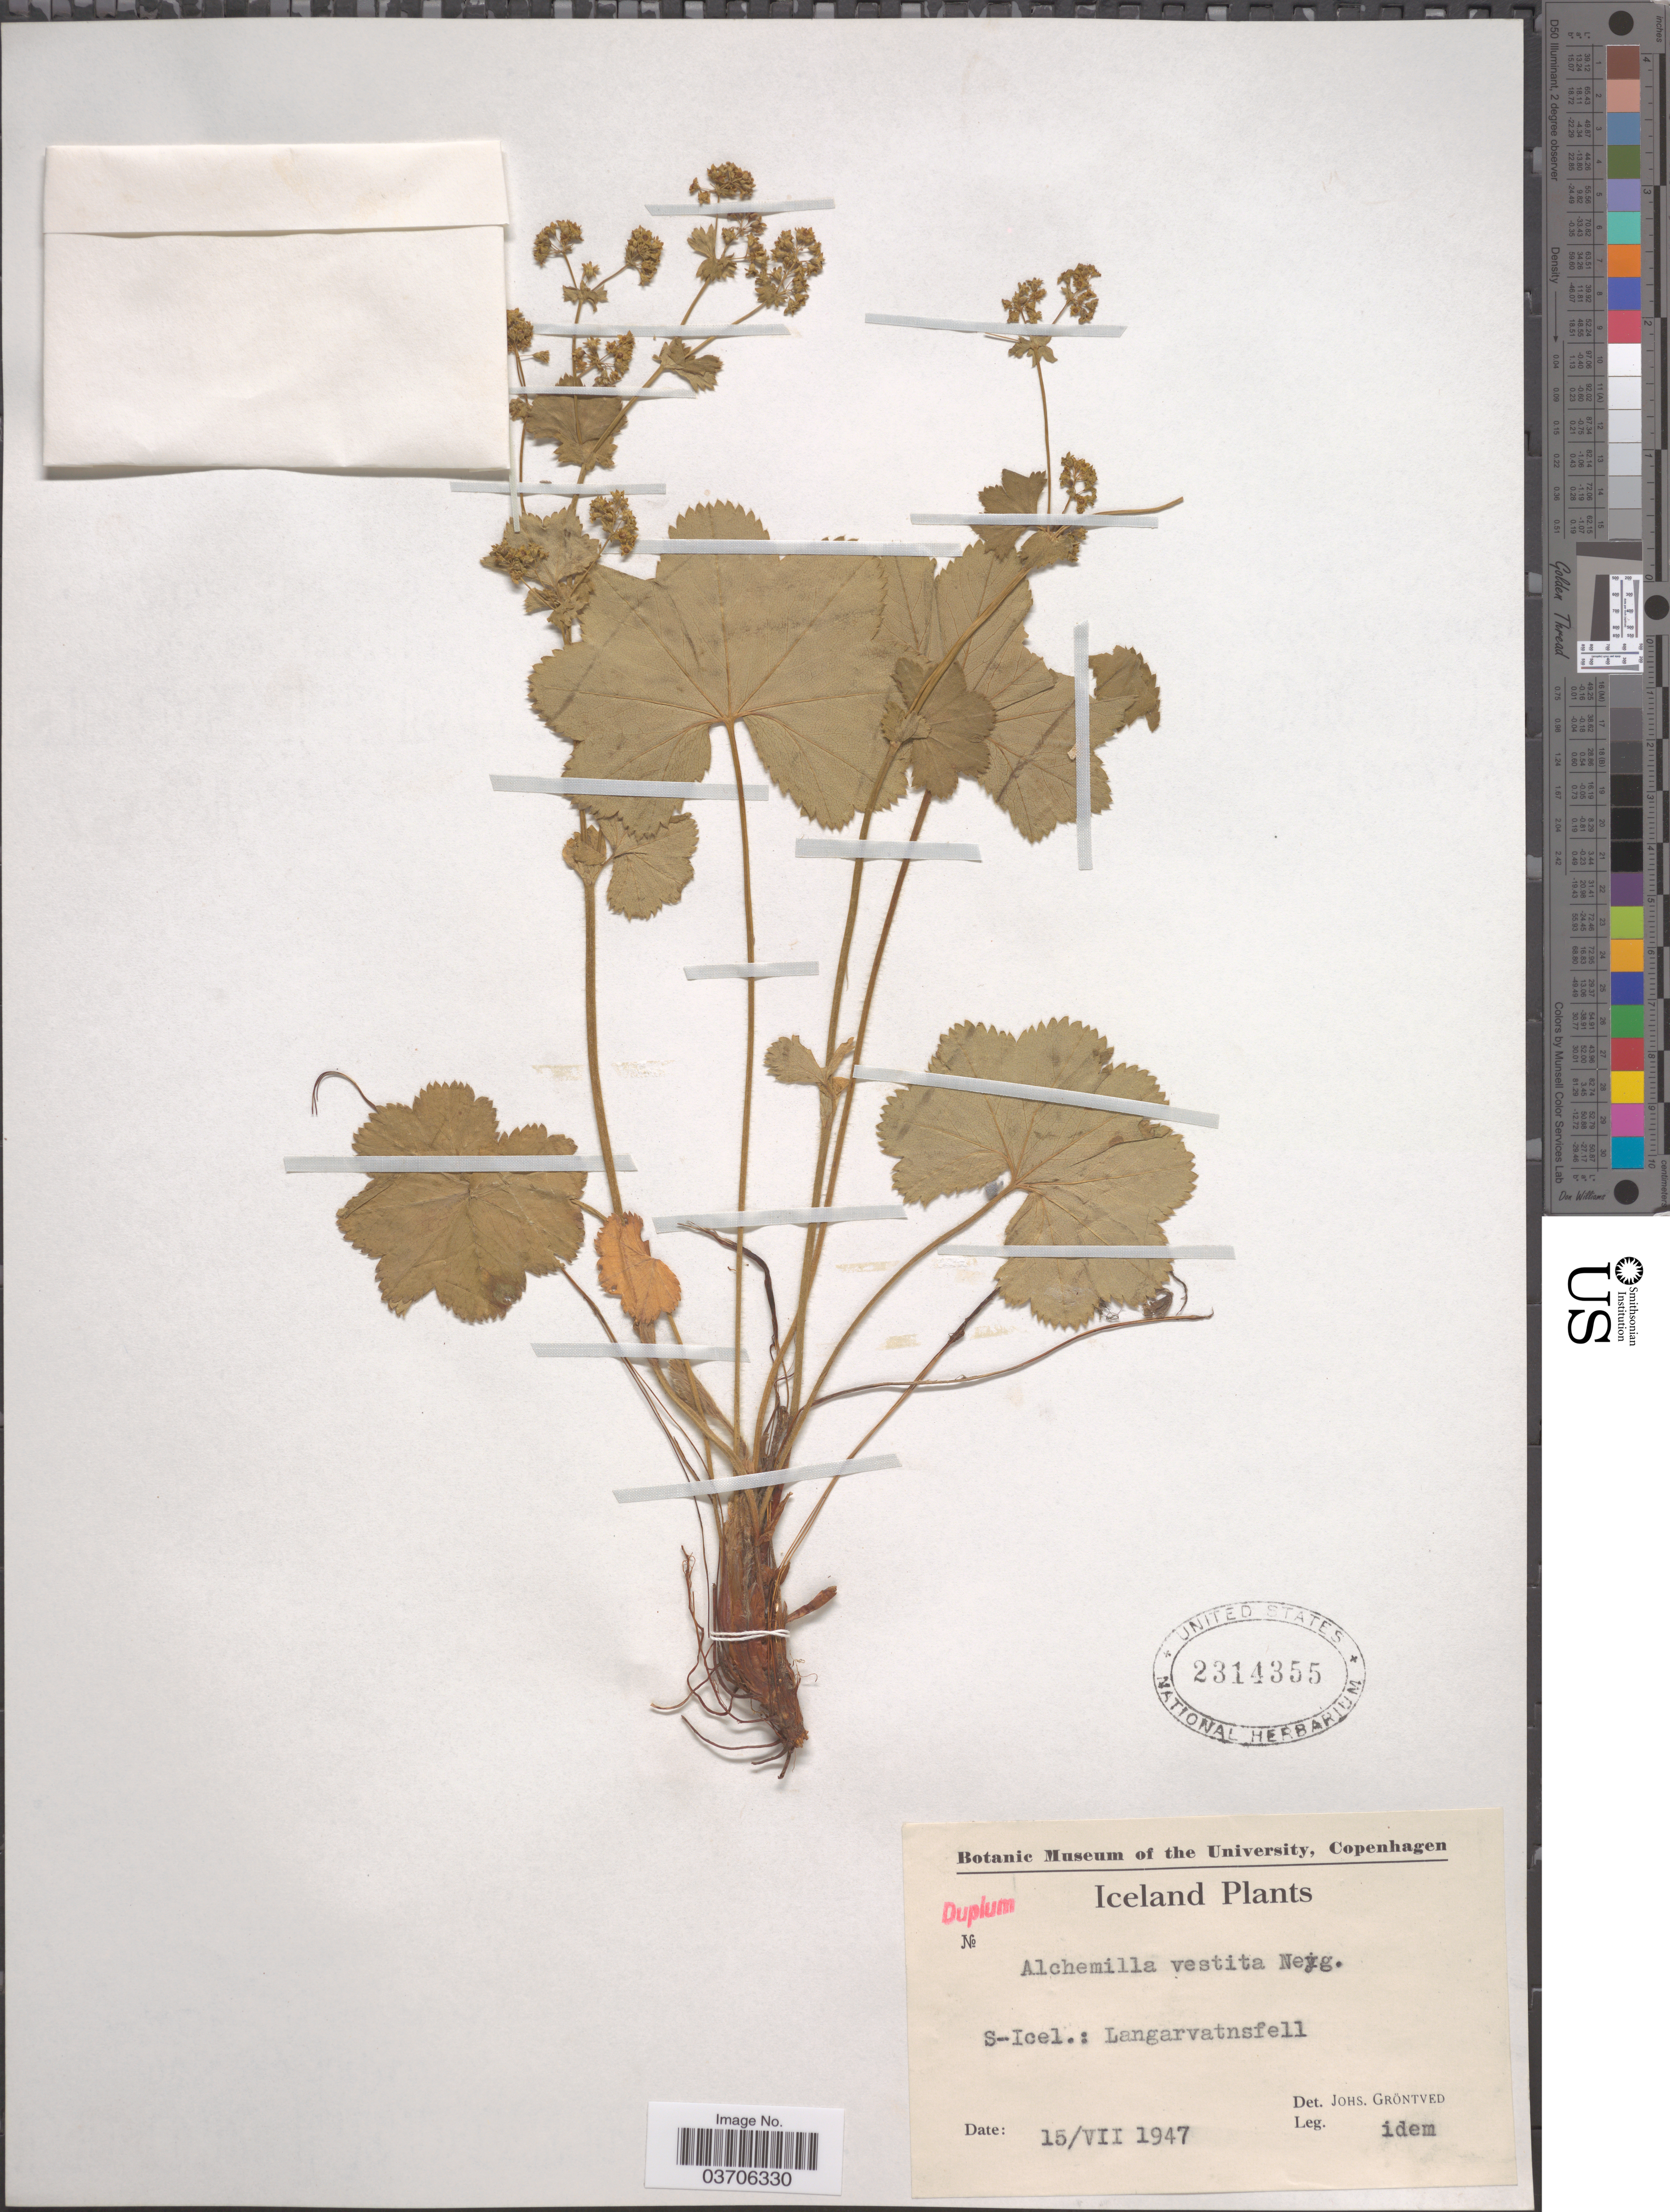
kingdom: Plantae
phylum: Tracheophyta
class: Magnoliopsida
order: Rosales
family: Rosaceae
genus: Alchemilla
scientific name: Alchemilla vestita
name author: (Buser) Raunk.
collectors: J. Gröntved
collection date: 1947-07-15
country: Iceland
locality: S-Icel.: Langarvatnsfell.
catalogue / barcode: US 2314355